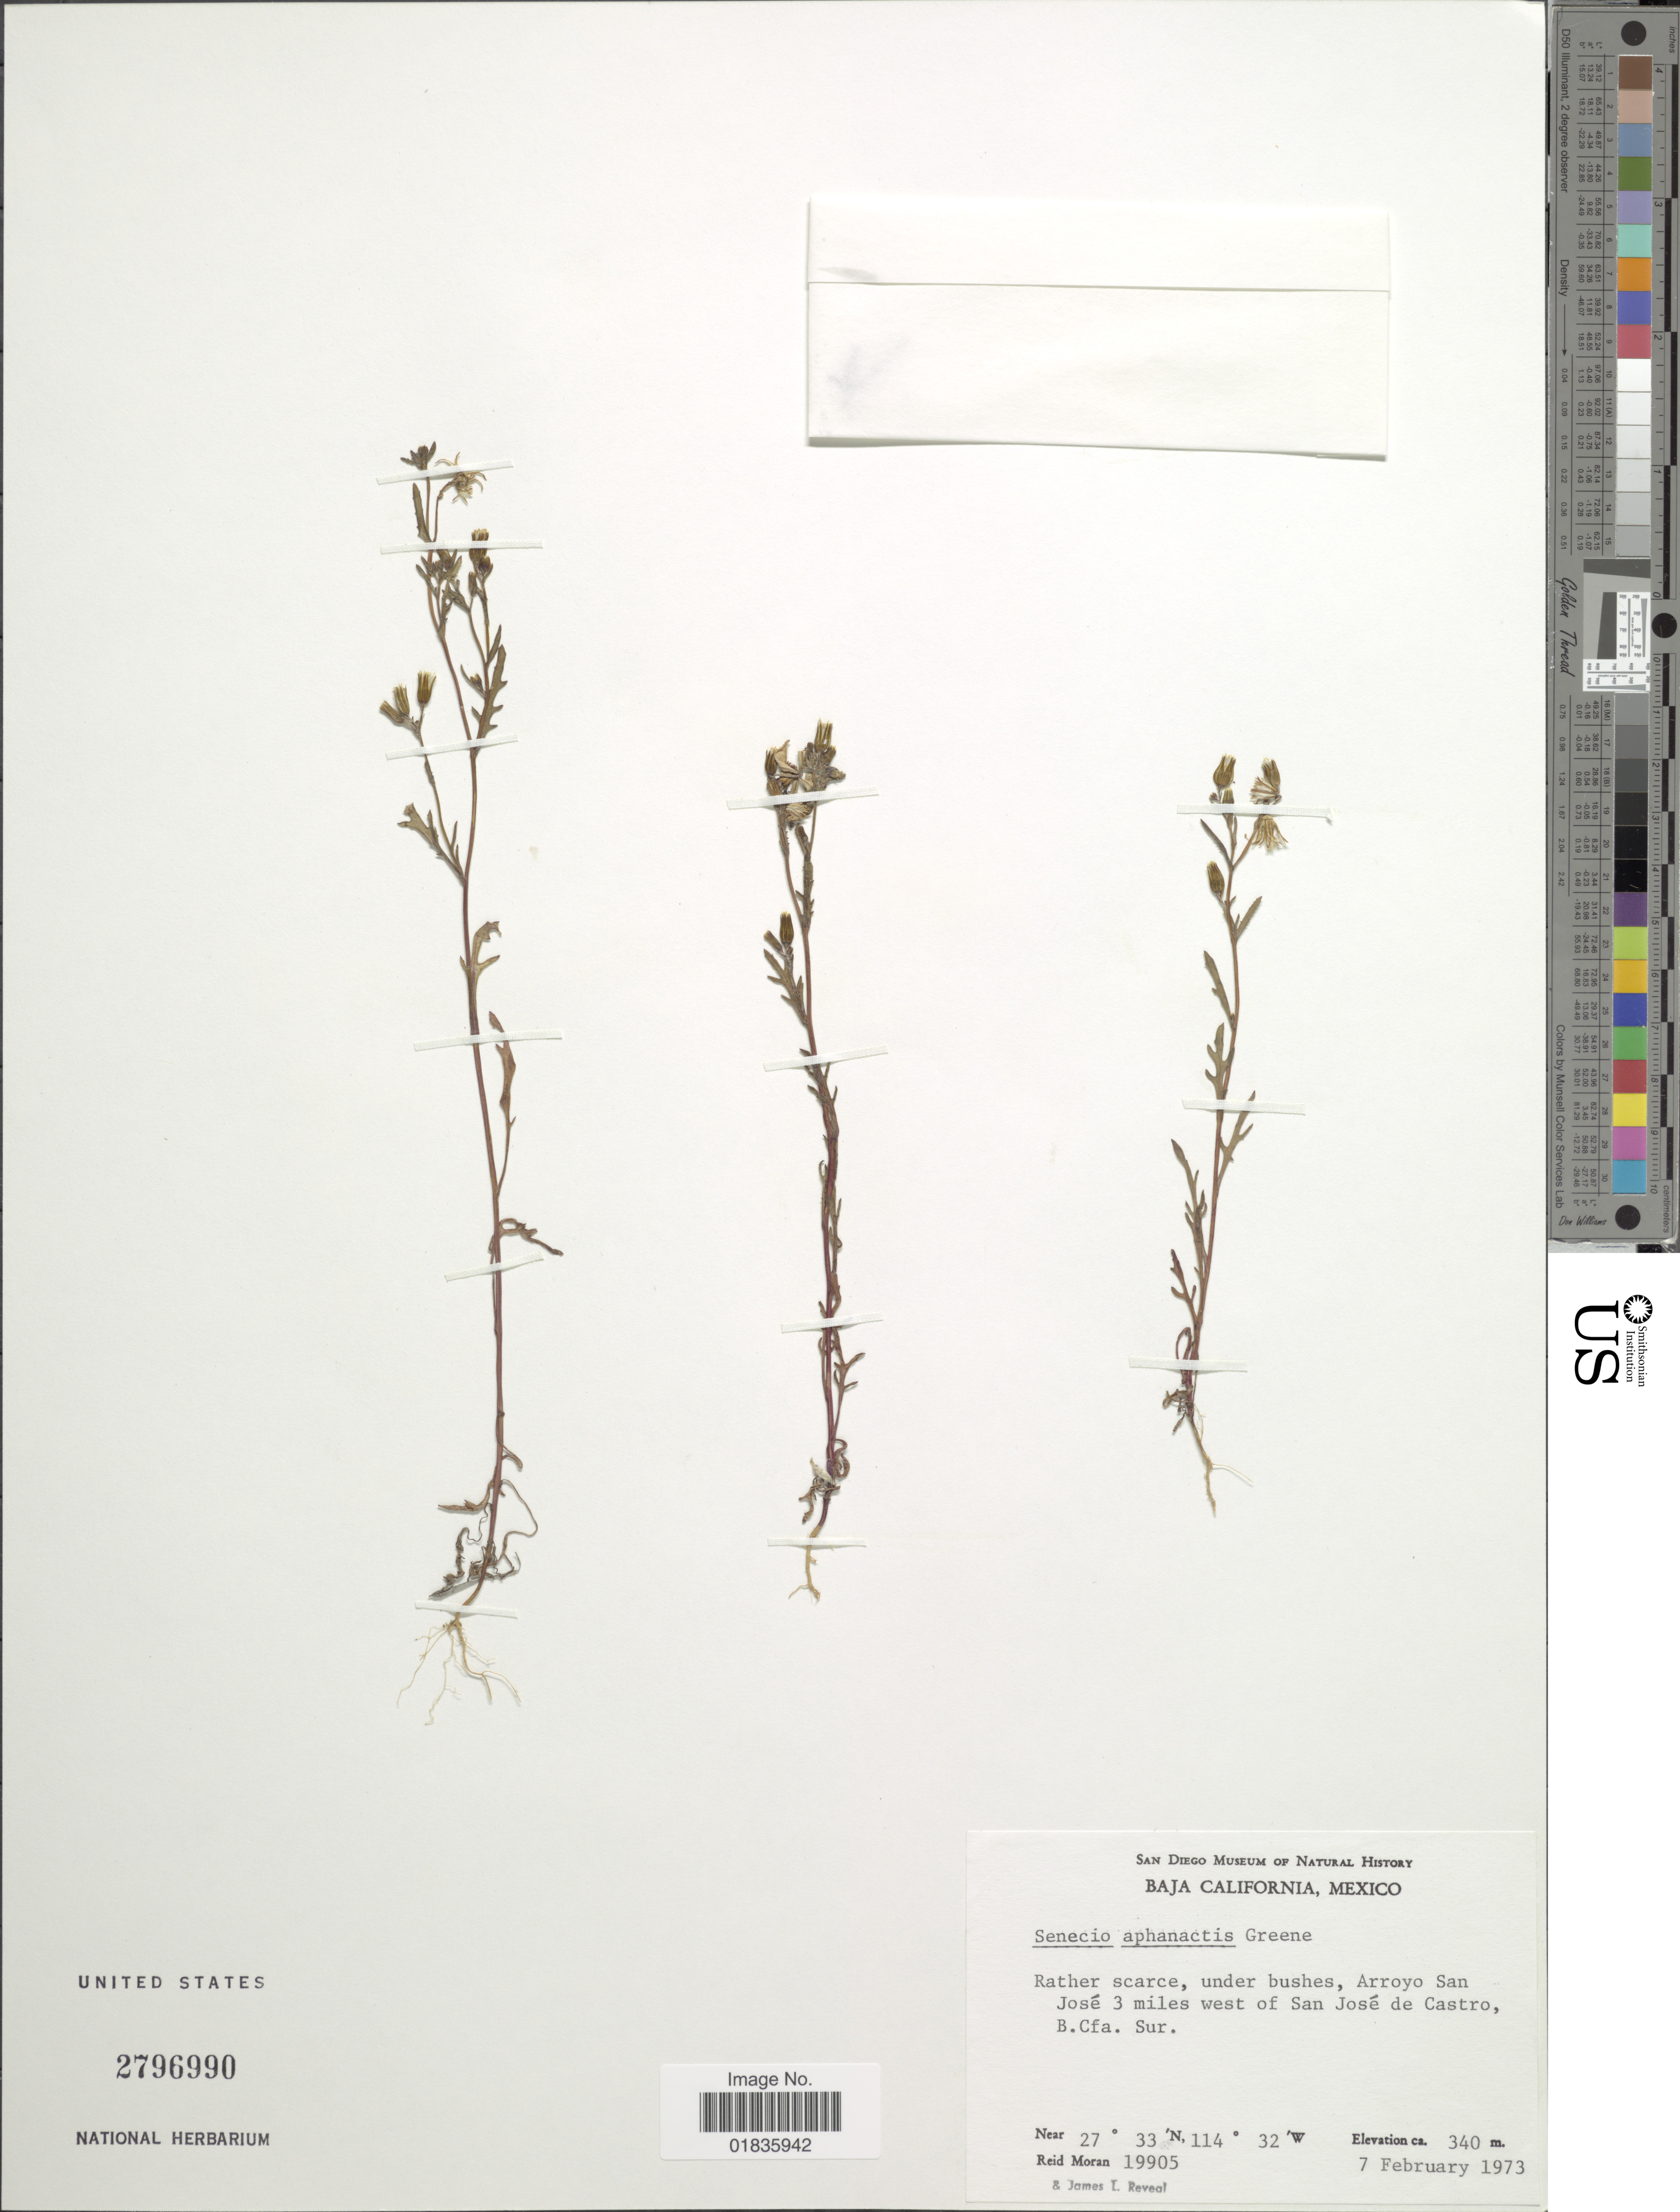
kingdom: Plantae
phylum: Tracheophyta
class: Magnoliopsida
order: Asterales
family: Asteraceae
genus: Senecio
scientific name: Senecio aphanactis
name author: Greene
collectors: R. V. Moran & J. L. Reveal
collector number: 19905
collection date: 1973-02-07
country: Mexico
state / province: Baja California Sur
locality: Rather scarce, under bushes, Arroyo San José 3 miles west of San José de Castro.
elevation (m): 340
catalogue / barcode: US 2796990